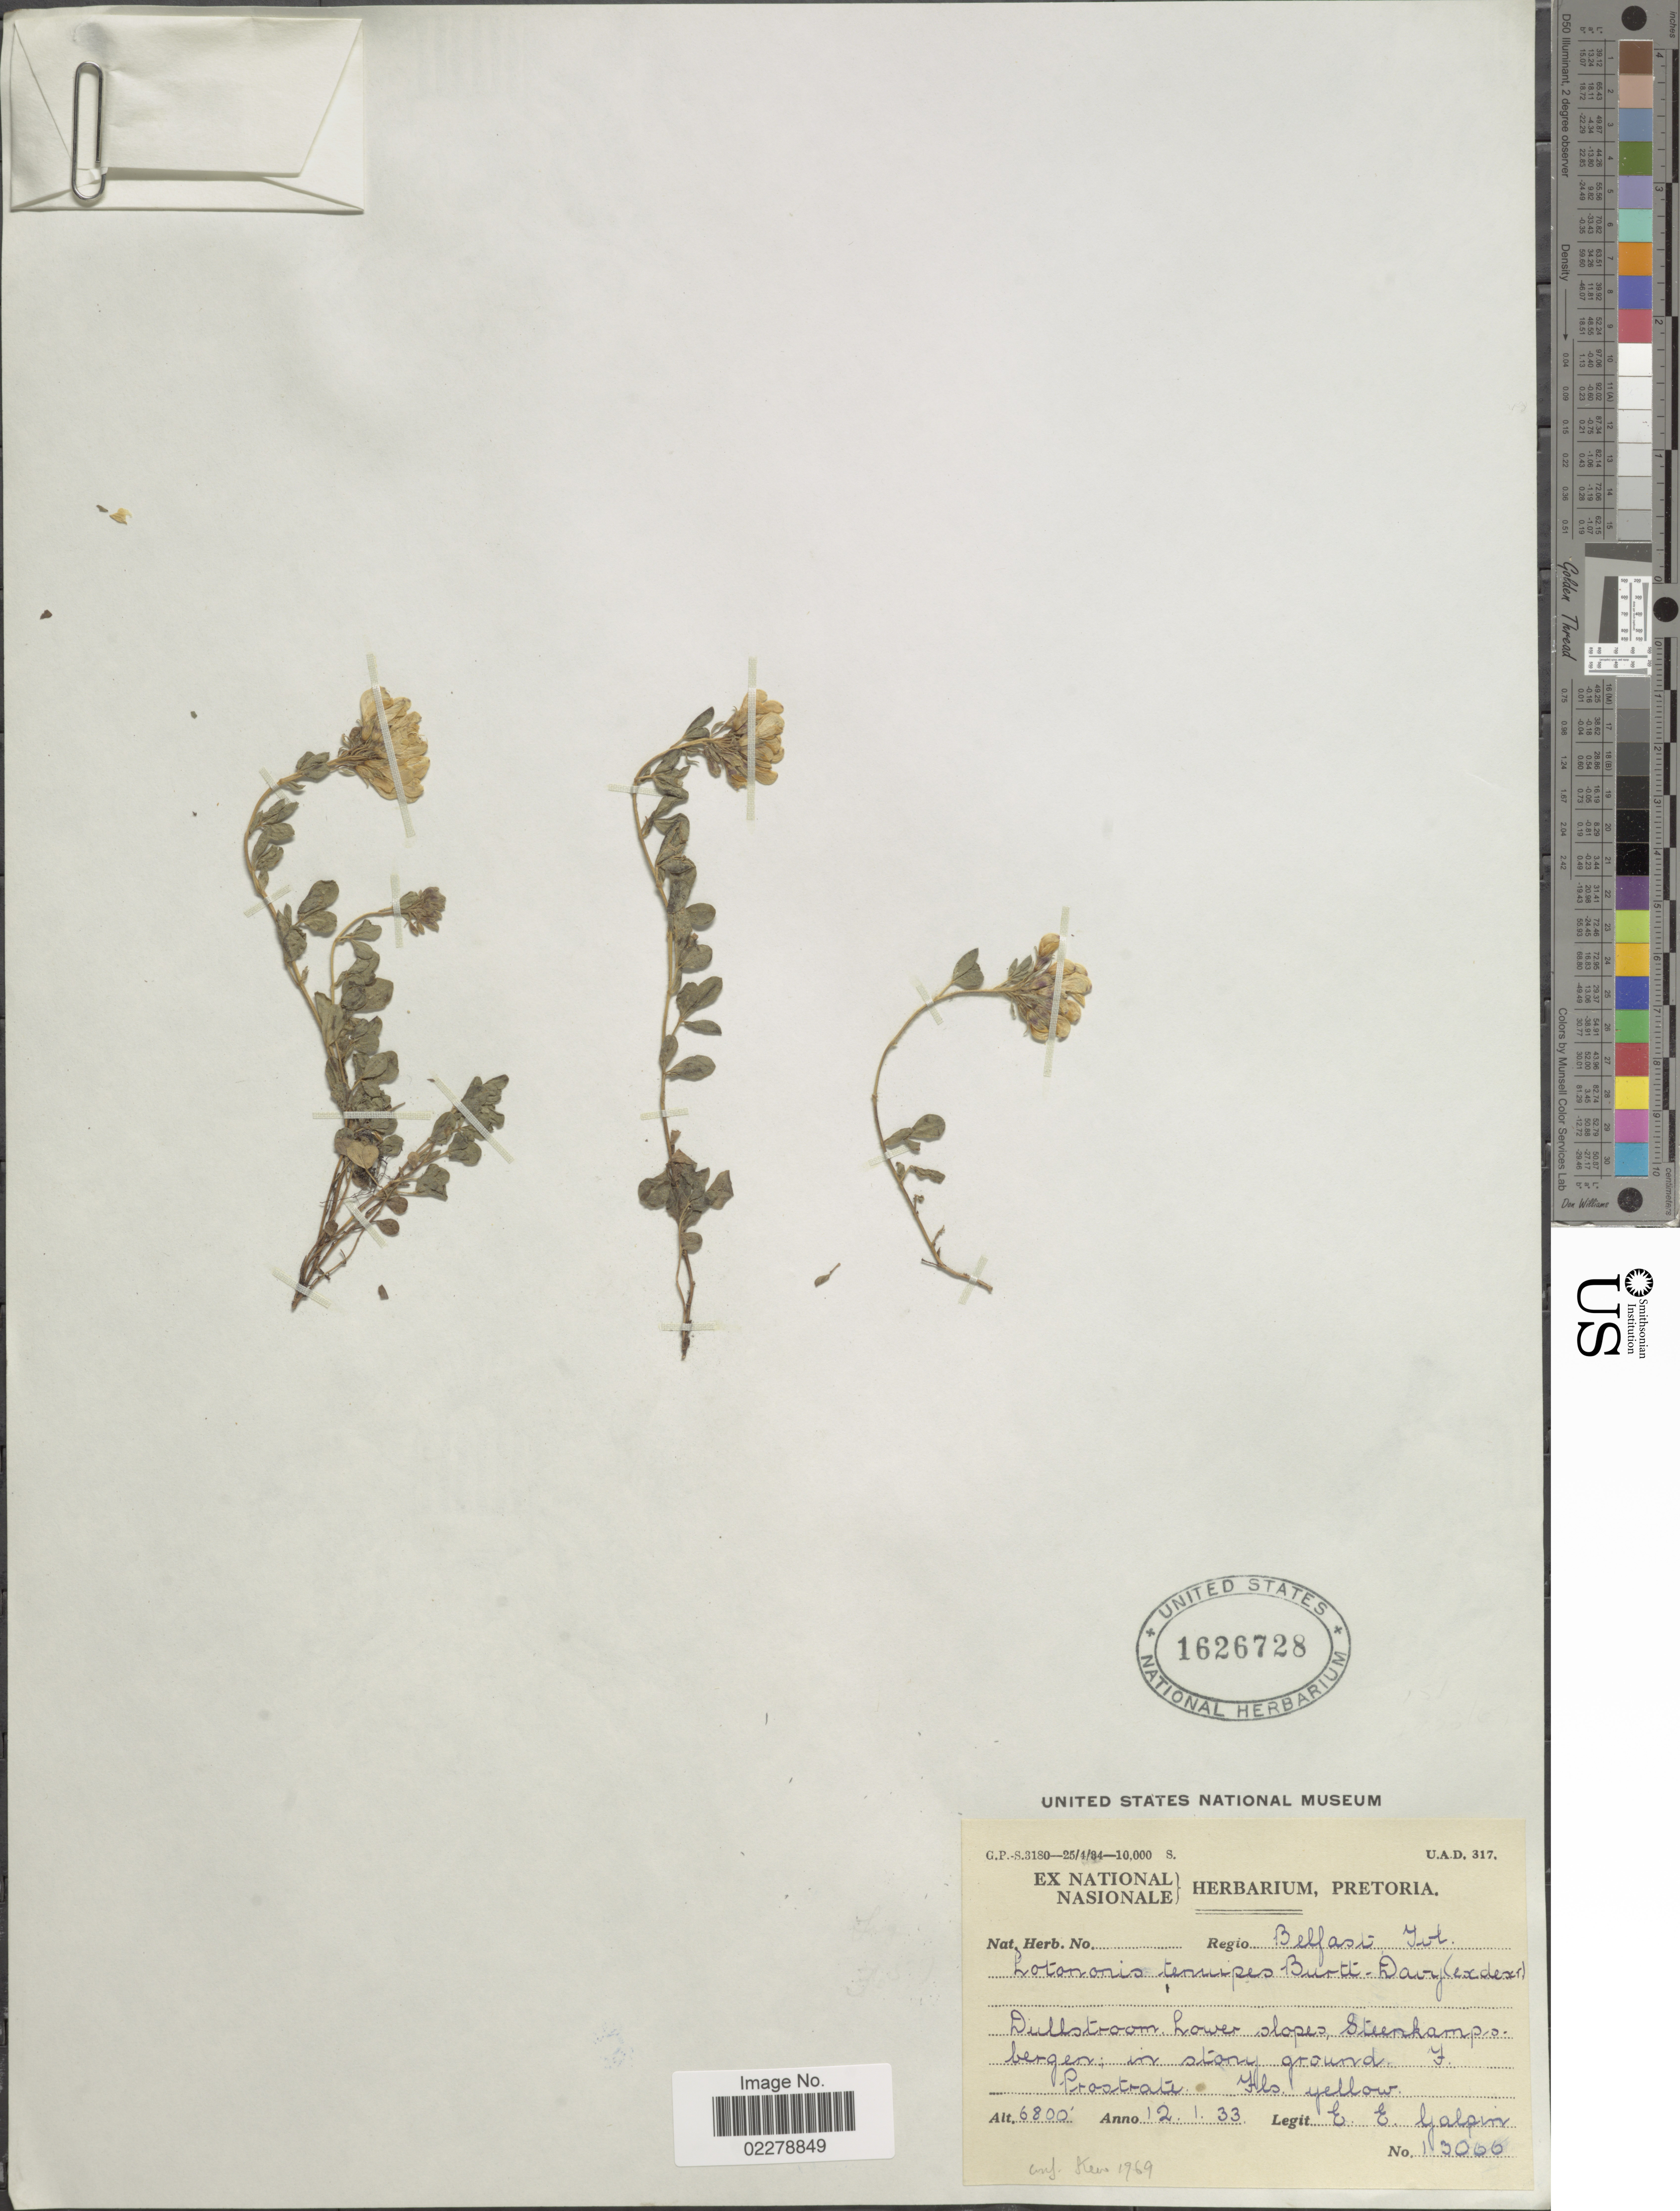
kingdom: Plantae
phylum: Tracheophyta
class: Magnoliopsida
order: Fabales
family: Fabaceae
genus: Lotononis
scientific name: Lotononis tenuipes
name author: Burtt Davy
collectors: E. Galpin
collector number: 13000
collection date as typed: Transcribed d/m/y: 12/1/33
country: South Africa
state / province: Mpumalanga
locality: Belfats, Ivl. Dullstroom, Lower slopes, Steenkamps bergen in stony grounds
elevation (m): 2073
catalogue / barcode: US 1626728